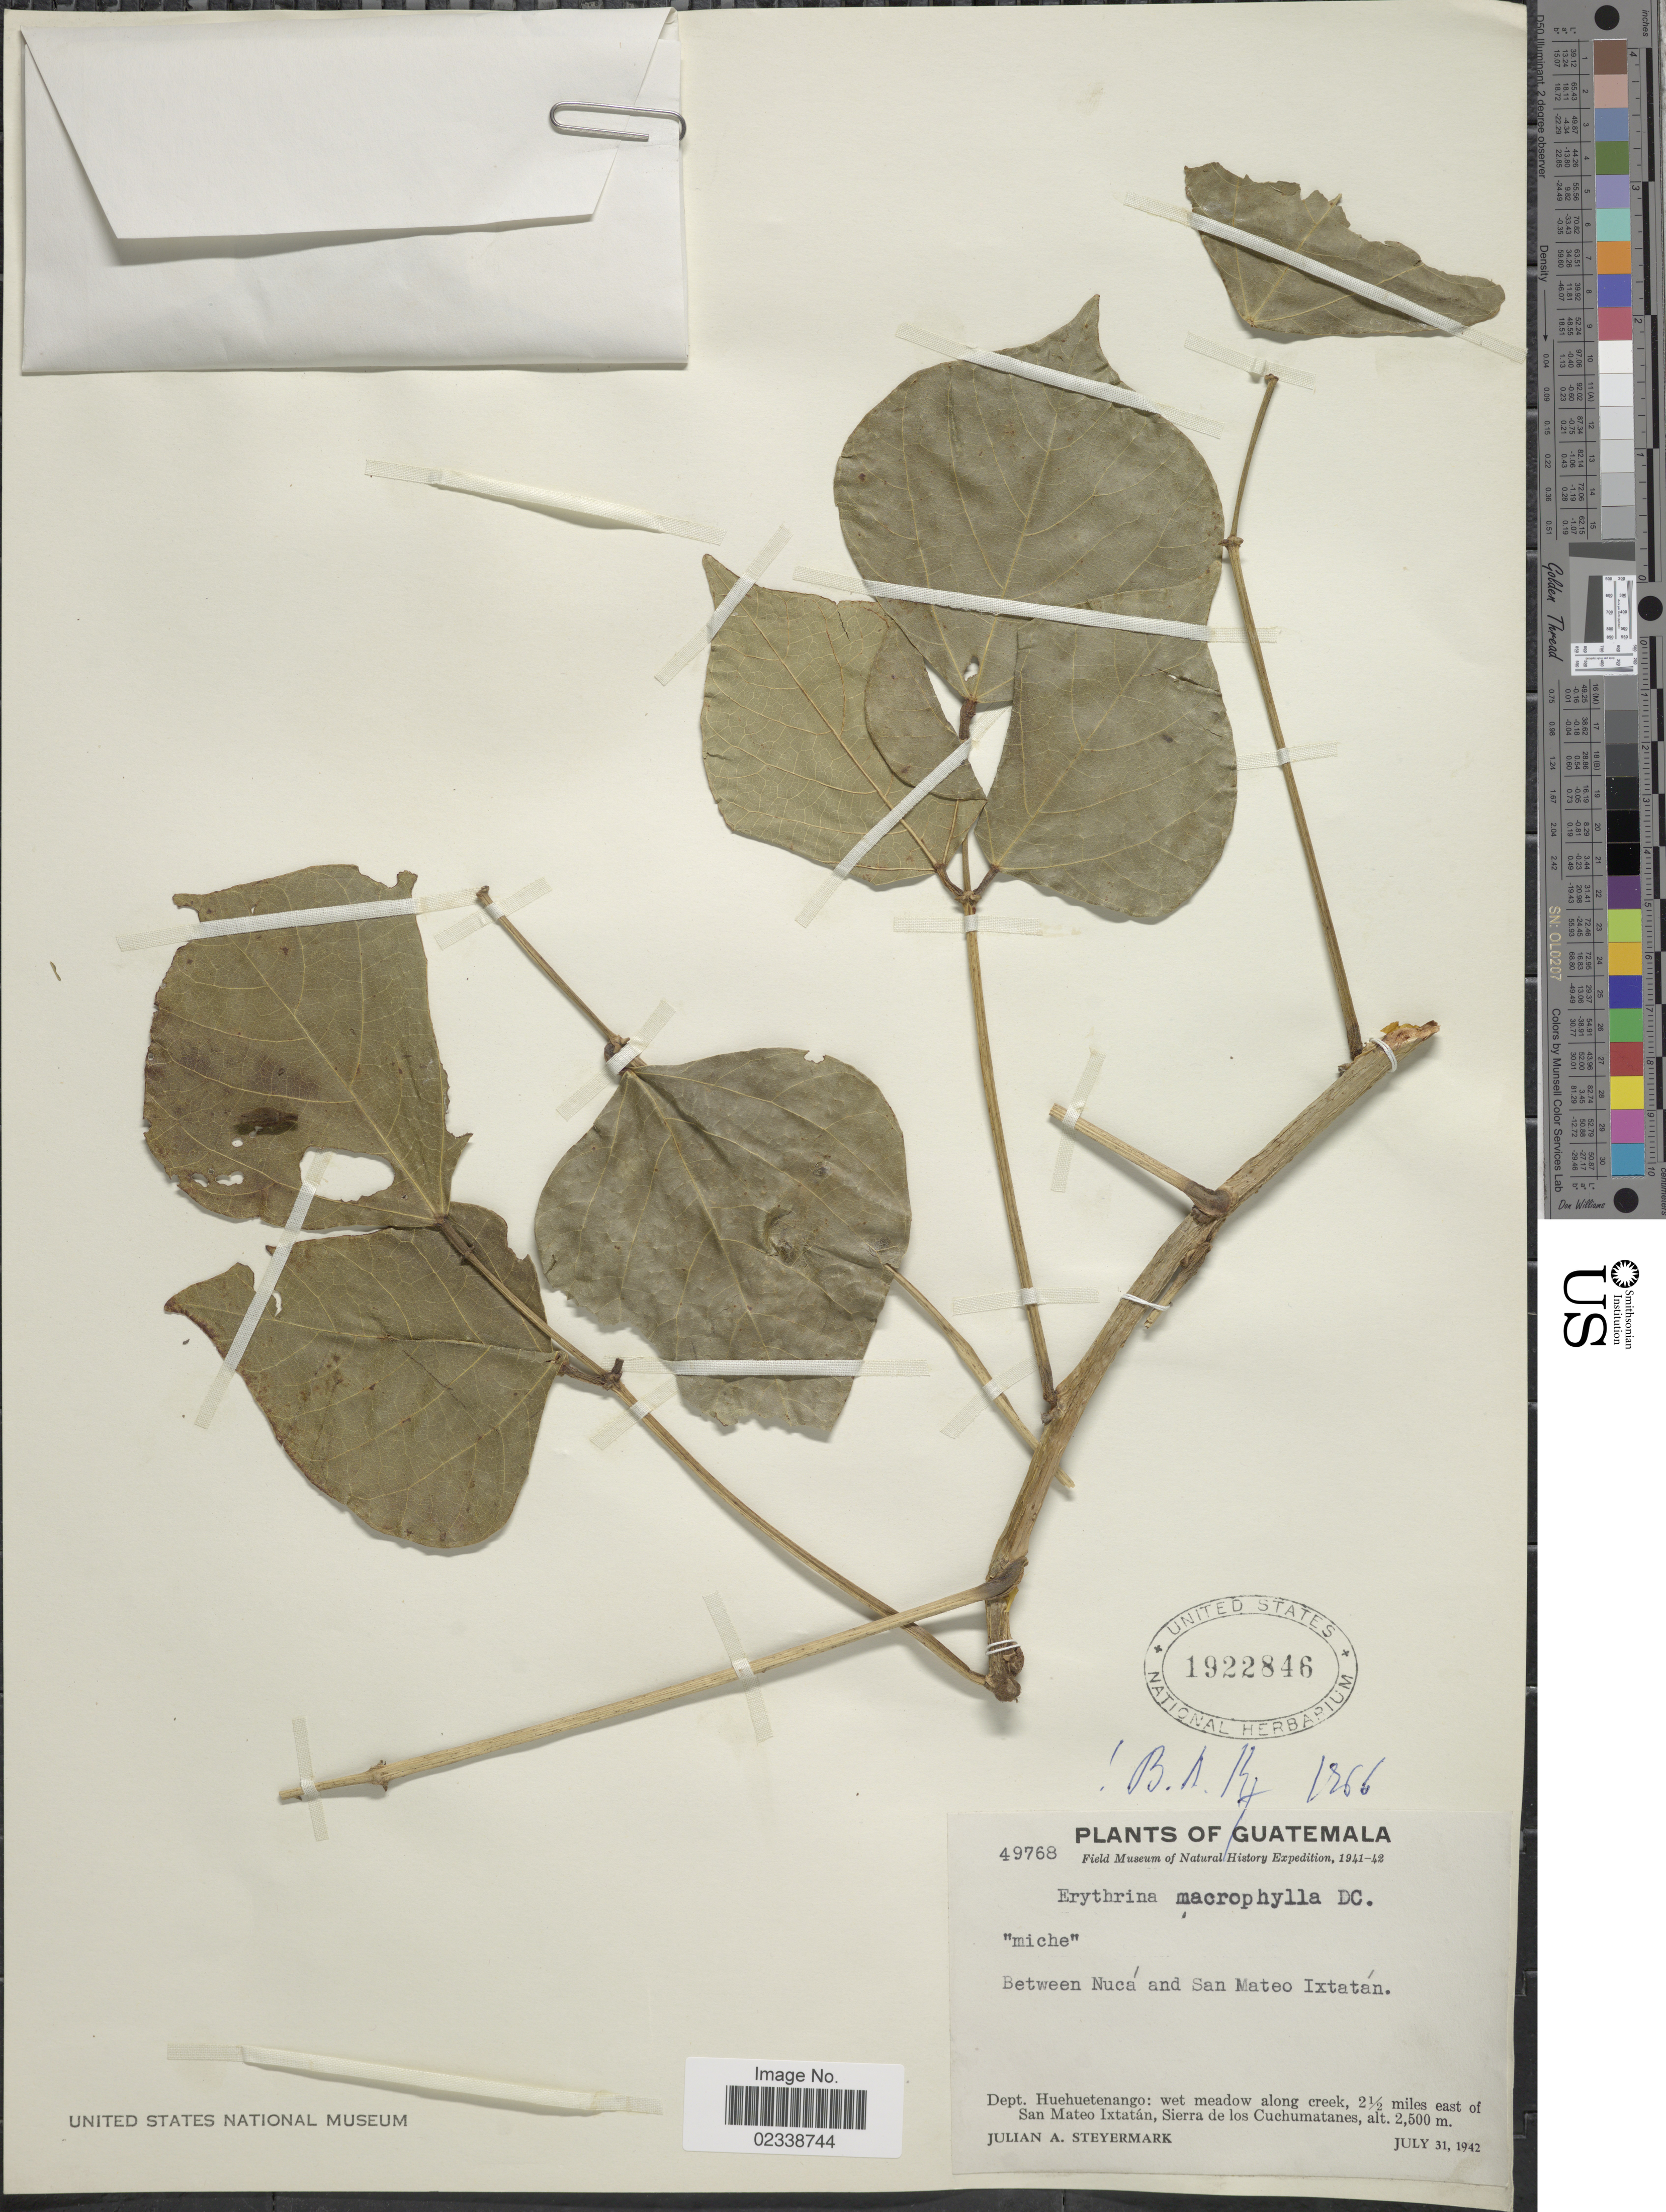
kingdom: Plantae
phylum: Tracheophyta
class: Magnoliopsida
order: Fabales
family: Fabaceae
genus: Erythrina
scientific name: Erythrina macrophylla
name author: DC.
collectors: J. Steyermark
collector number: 49768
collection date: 1942-07-31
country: Guatemala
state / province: Huehuetenango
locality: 2½ miles east of San Mateo Ixtatan, Sierra de los Cuchumatanes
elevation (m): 2500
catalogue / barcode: US 1922846